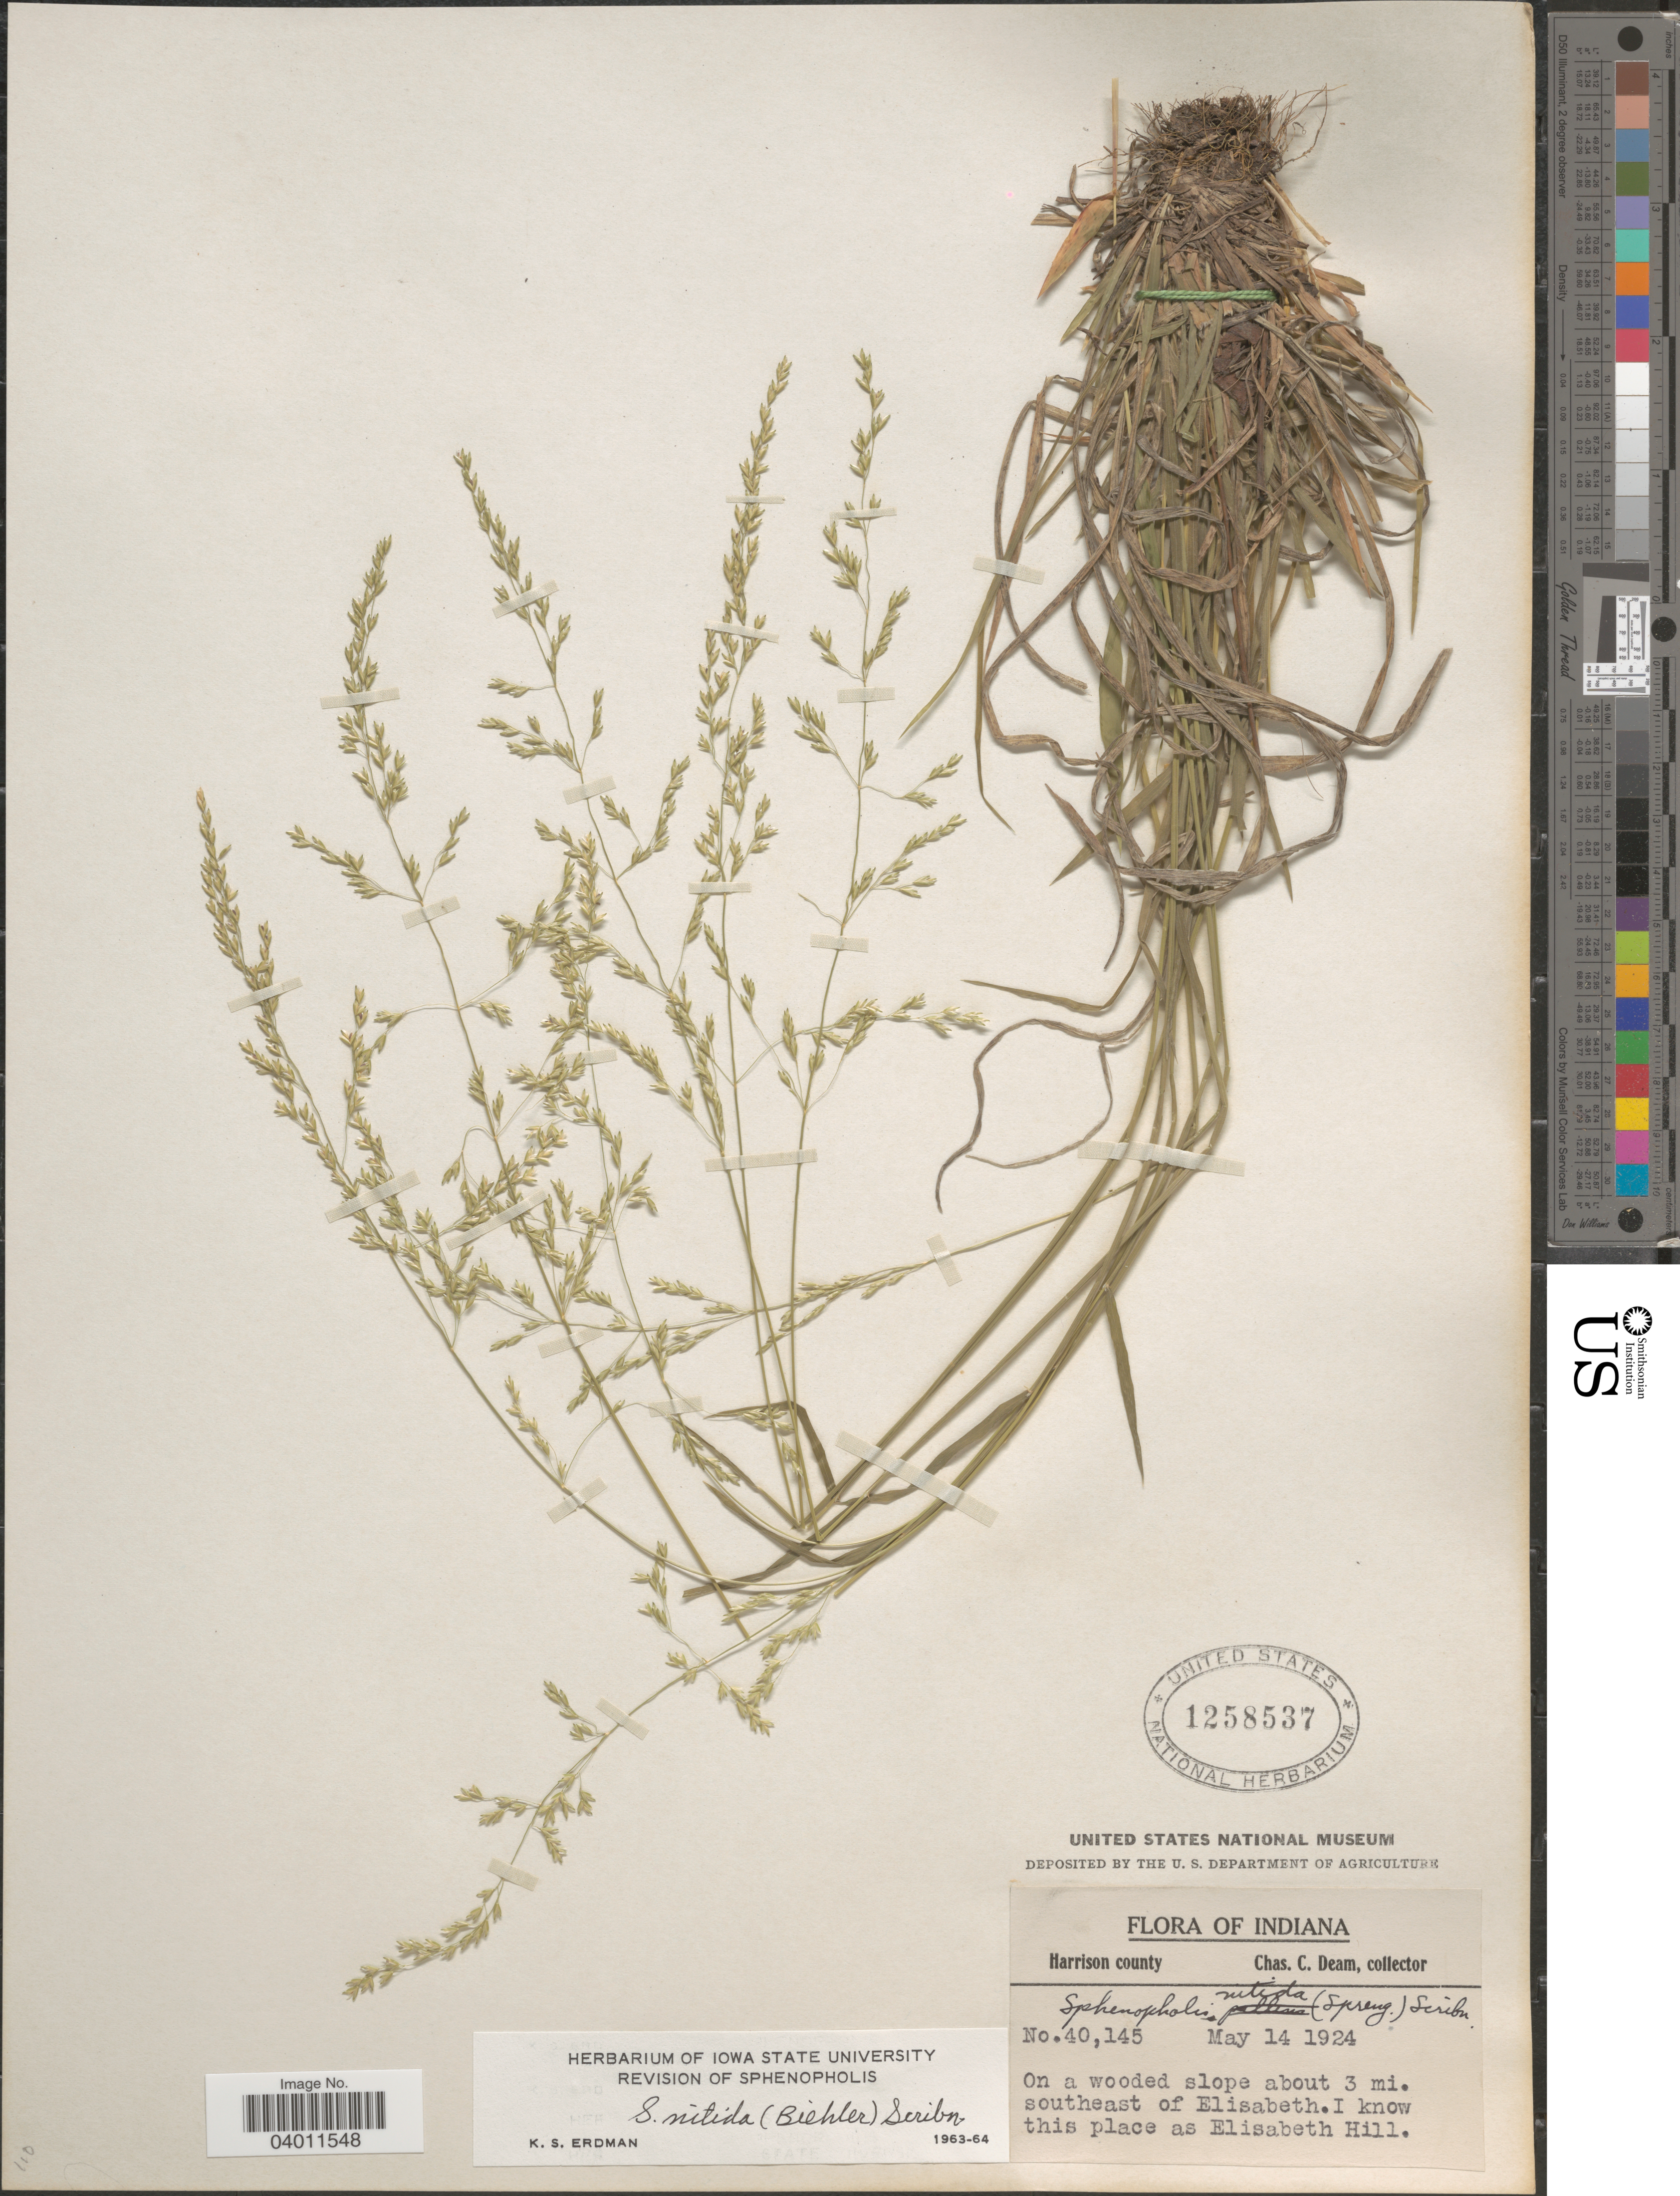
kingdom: Plantae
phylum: Tracheophyta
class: Liliopsida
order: Poales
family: Poaceae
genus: Sphenopholis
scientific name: Sphenopholis nitida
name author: (Biehler) Scribn.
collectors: C. C. Deam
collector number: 40145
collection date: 1924-05-14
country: United States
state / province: Indiana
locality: Harrison county. On a wooded slope about 3 mi. southeast of Elisabeth.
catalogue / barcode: US 1258537